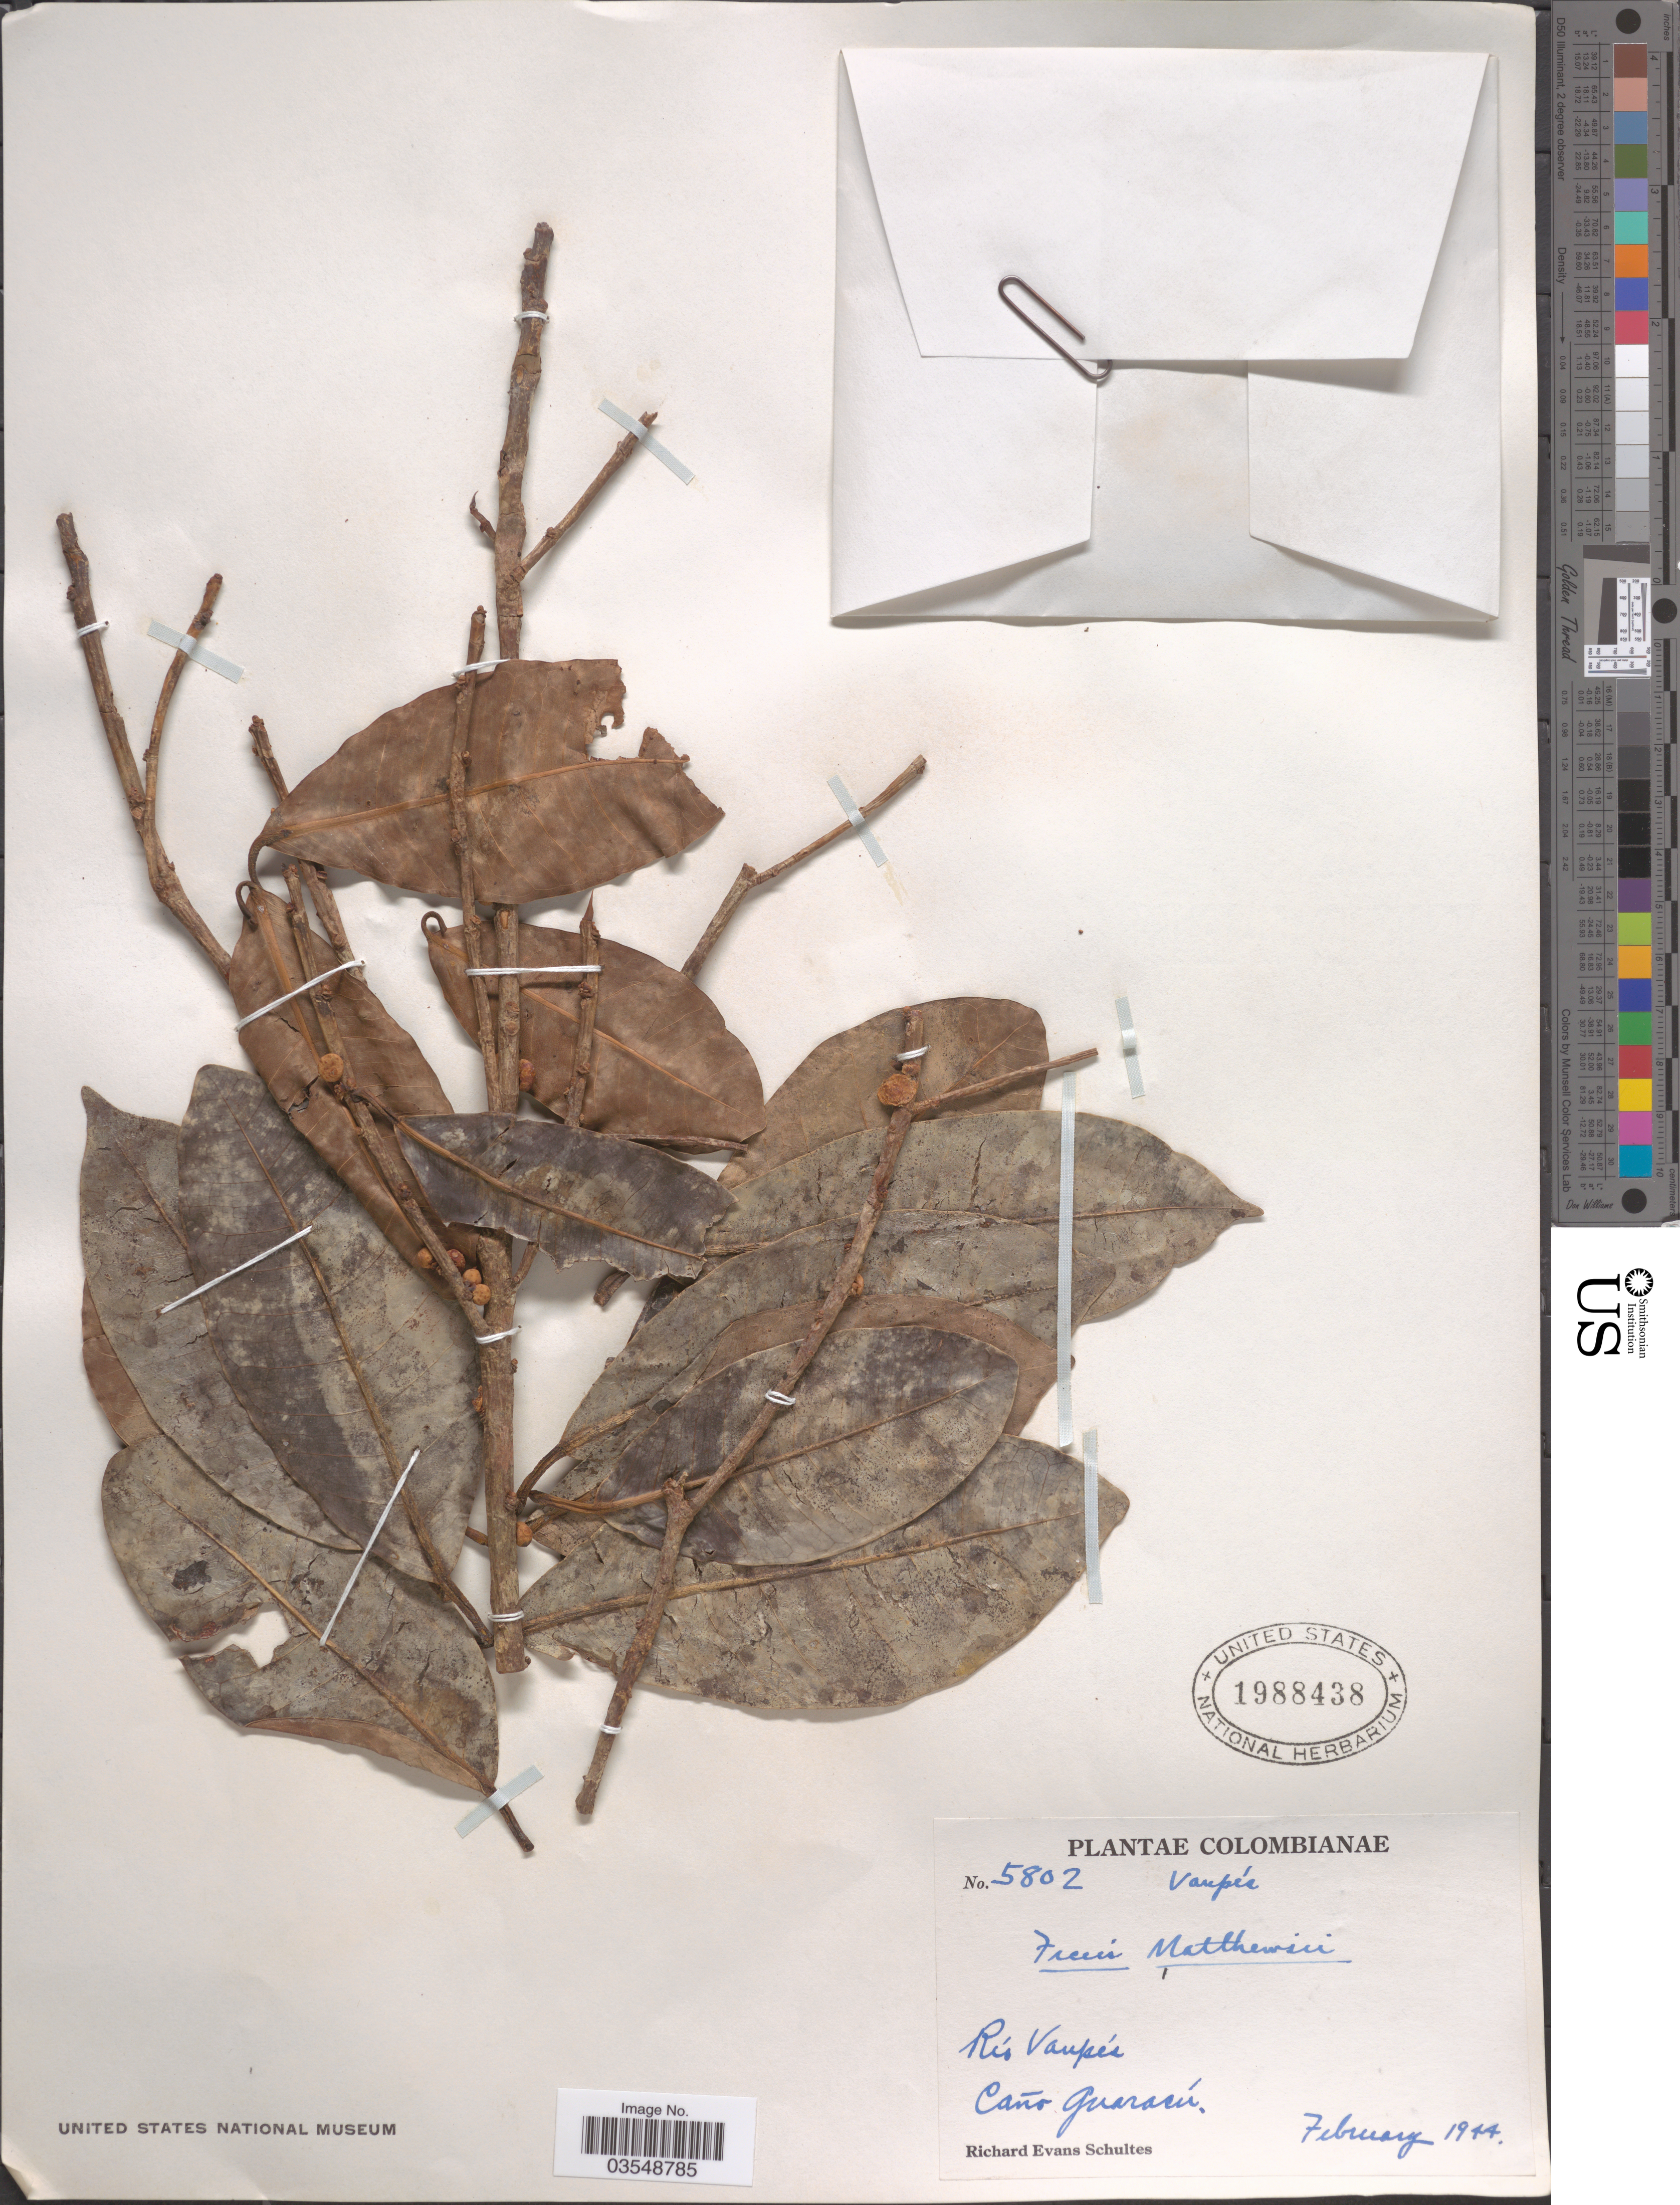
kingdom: Plantae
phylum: Tracheophyta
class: Magnoliopsida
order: Rosales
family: Moraceae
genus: Ficus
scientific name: Ficus mathewsii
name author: (Miq.) Miq.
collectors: R. E. Schultes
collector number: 5802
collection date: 1944-02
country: Colombia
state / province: Vaupés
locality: Río Vaupés. Caño Guarasú.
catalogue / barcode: US 1988438